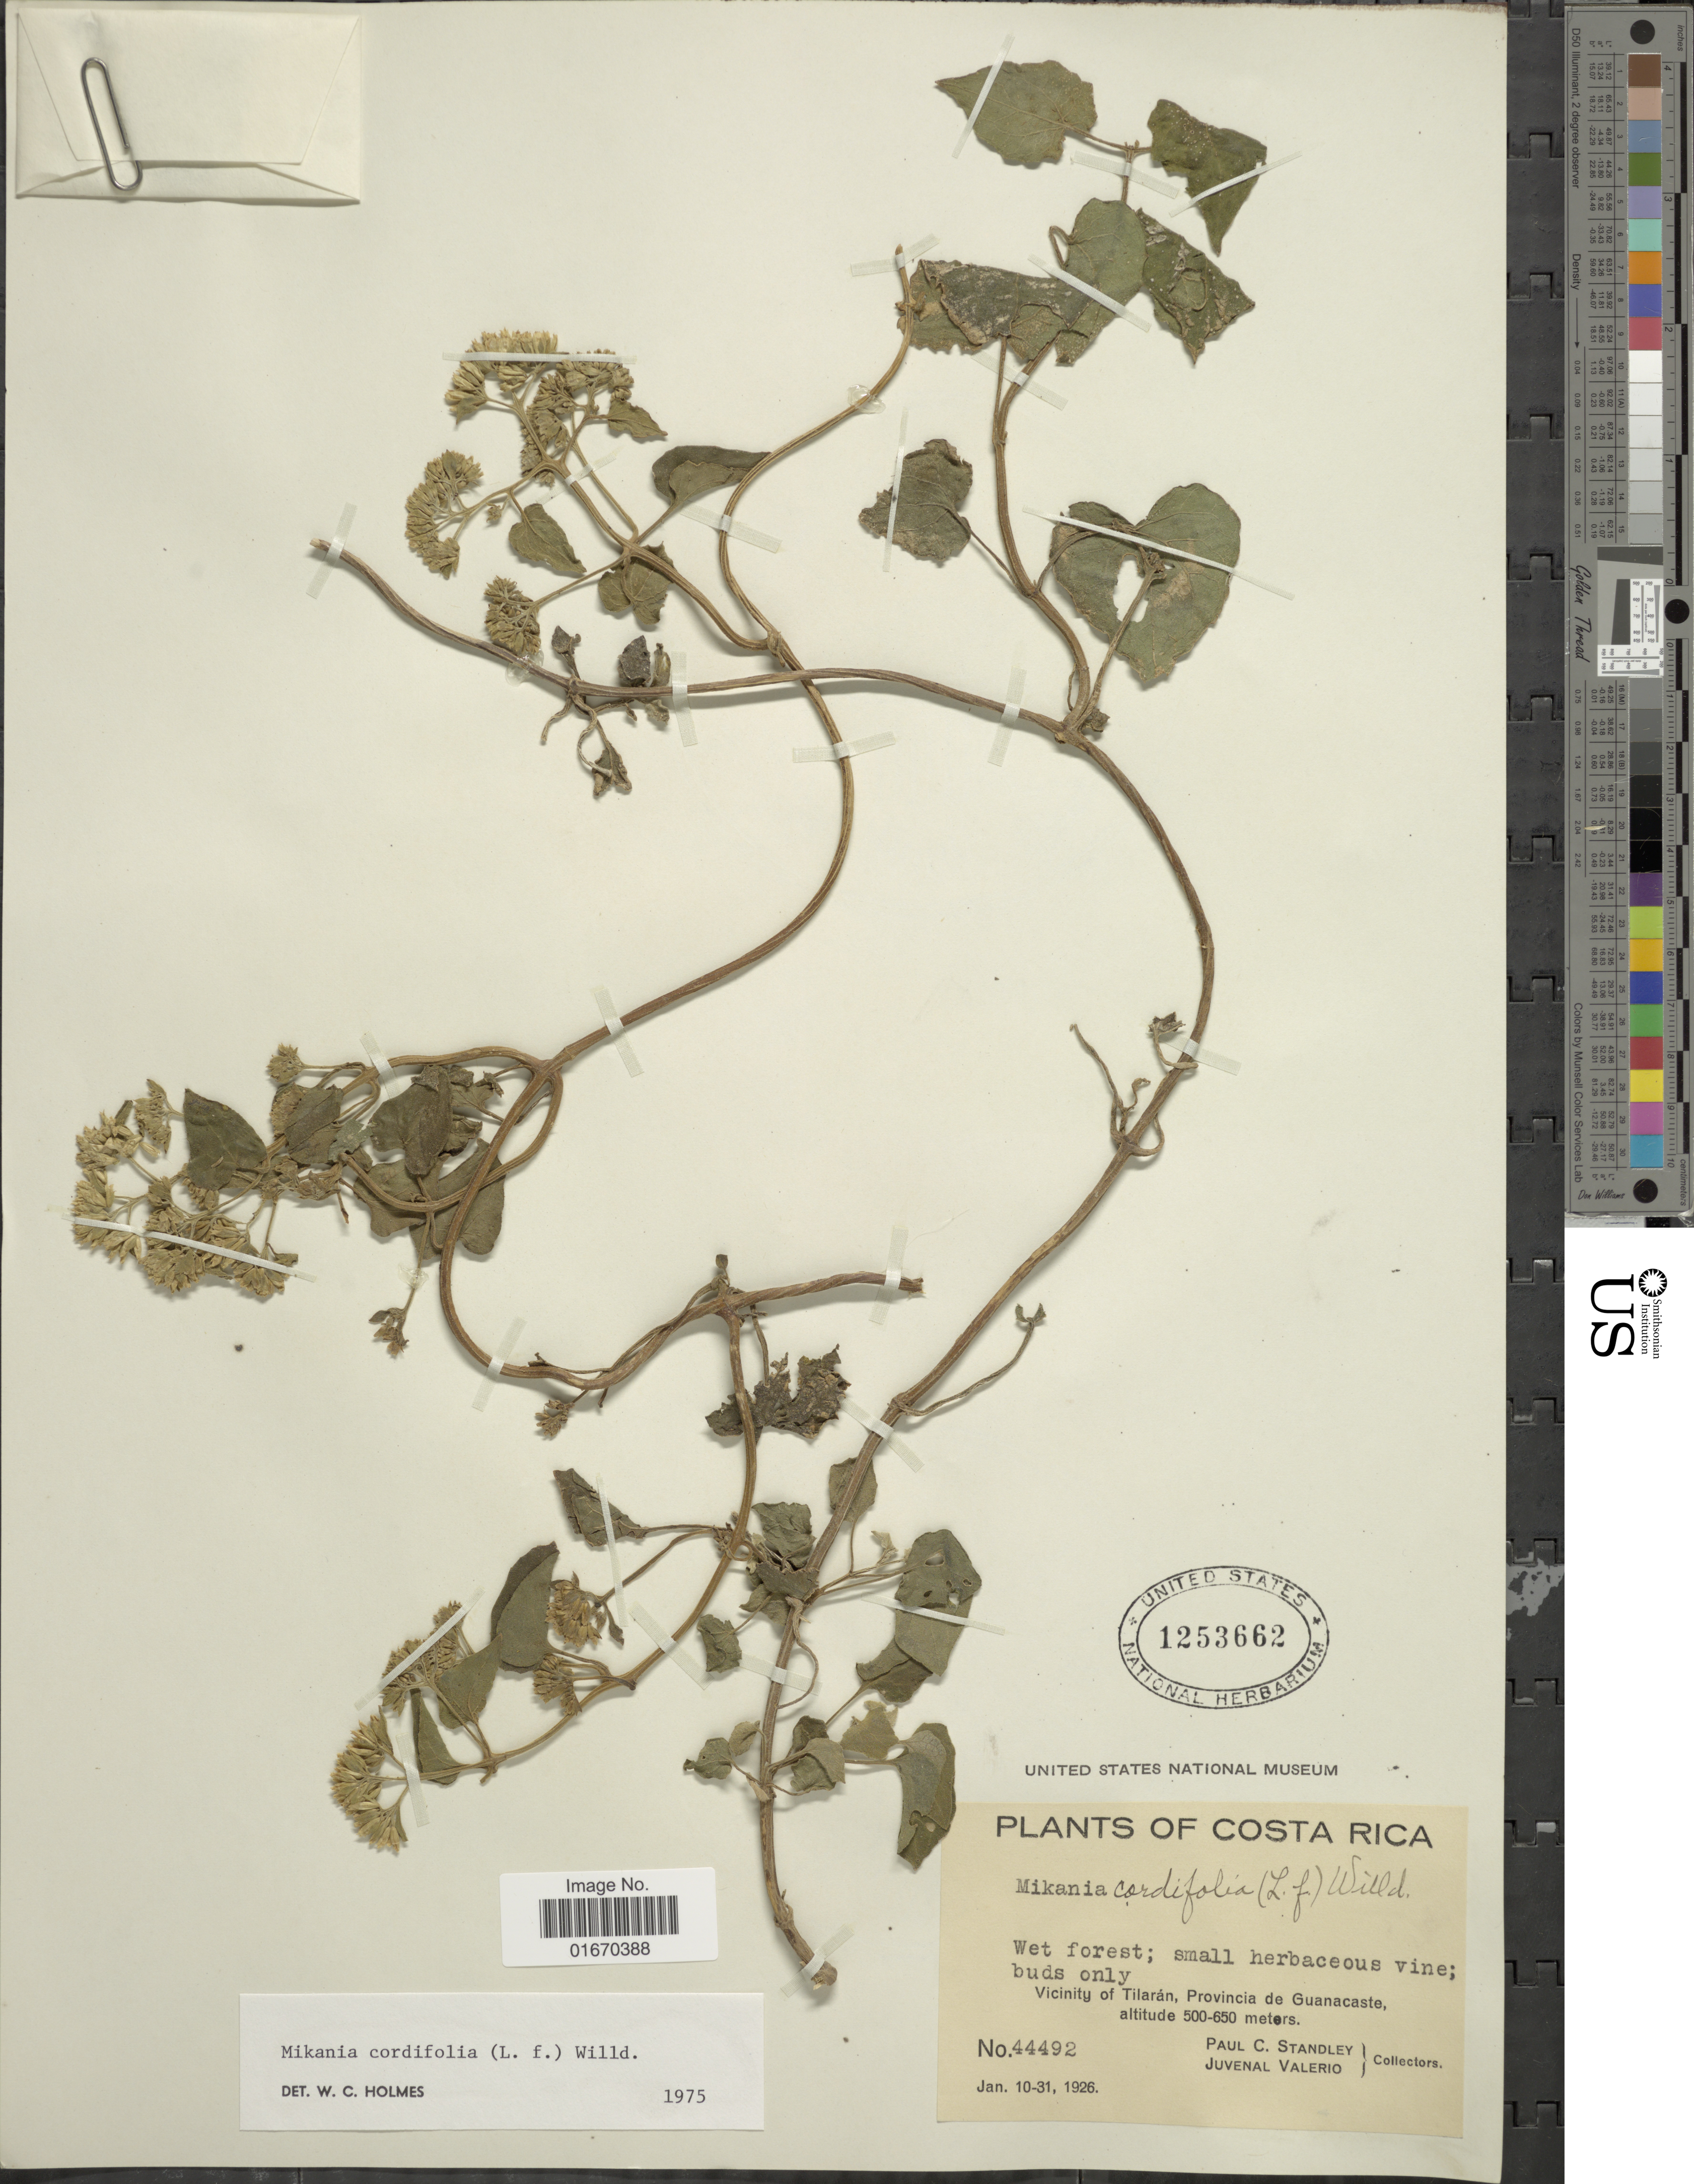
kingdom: Plantae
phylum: Tracheophyta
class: Magnoliopsida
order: Asterales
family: Asteraceae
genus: Mikania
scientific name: Mikania cordifolia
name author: Kunth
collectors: P. C. Standley & J. Valerio R.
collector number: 44492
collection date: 1926-01-10/1926-01-31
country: Costa Rica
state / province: Guanacaste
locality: Vicinity of Tilaran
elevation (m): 500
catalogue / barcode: US 1253662